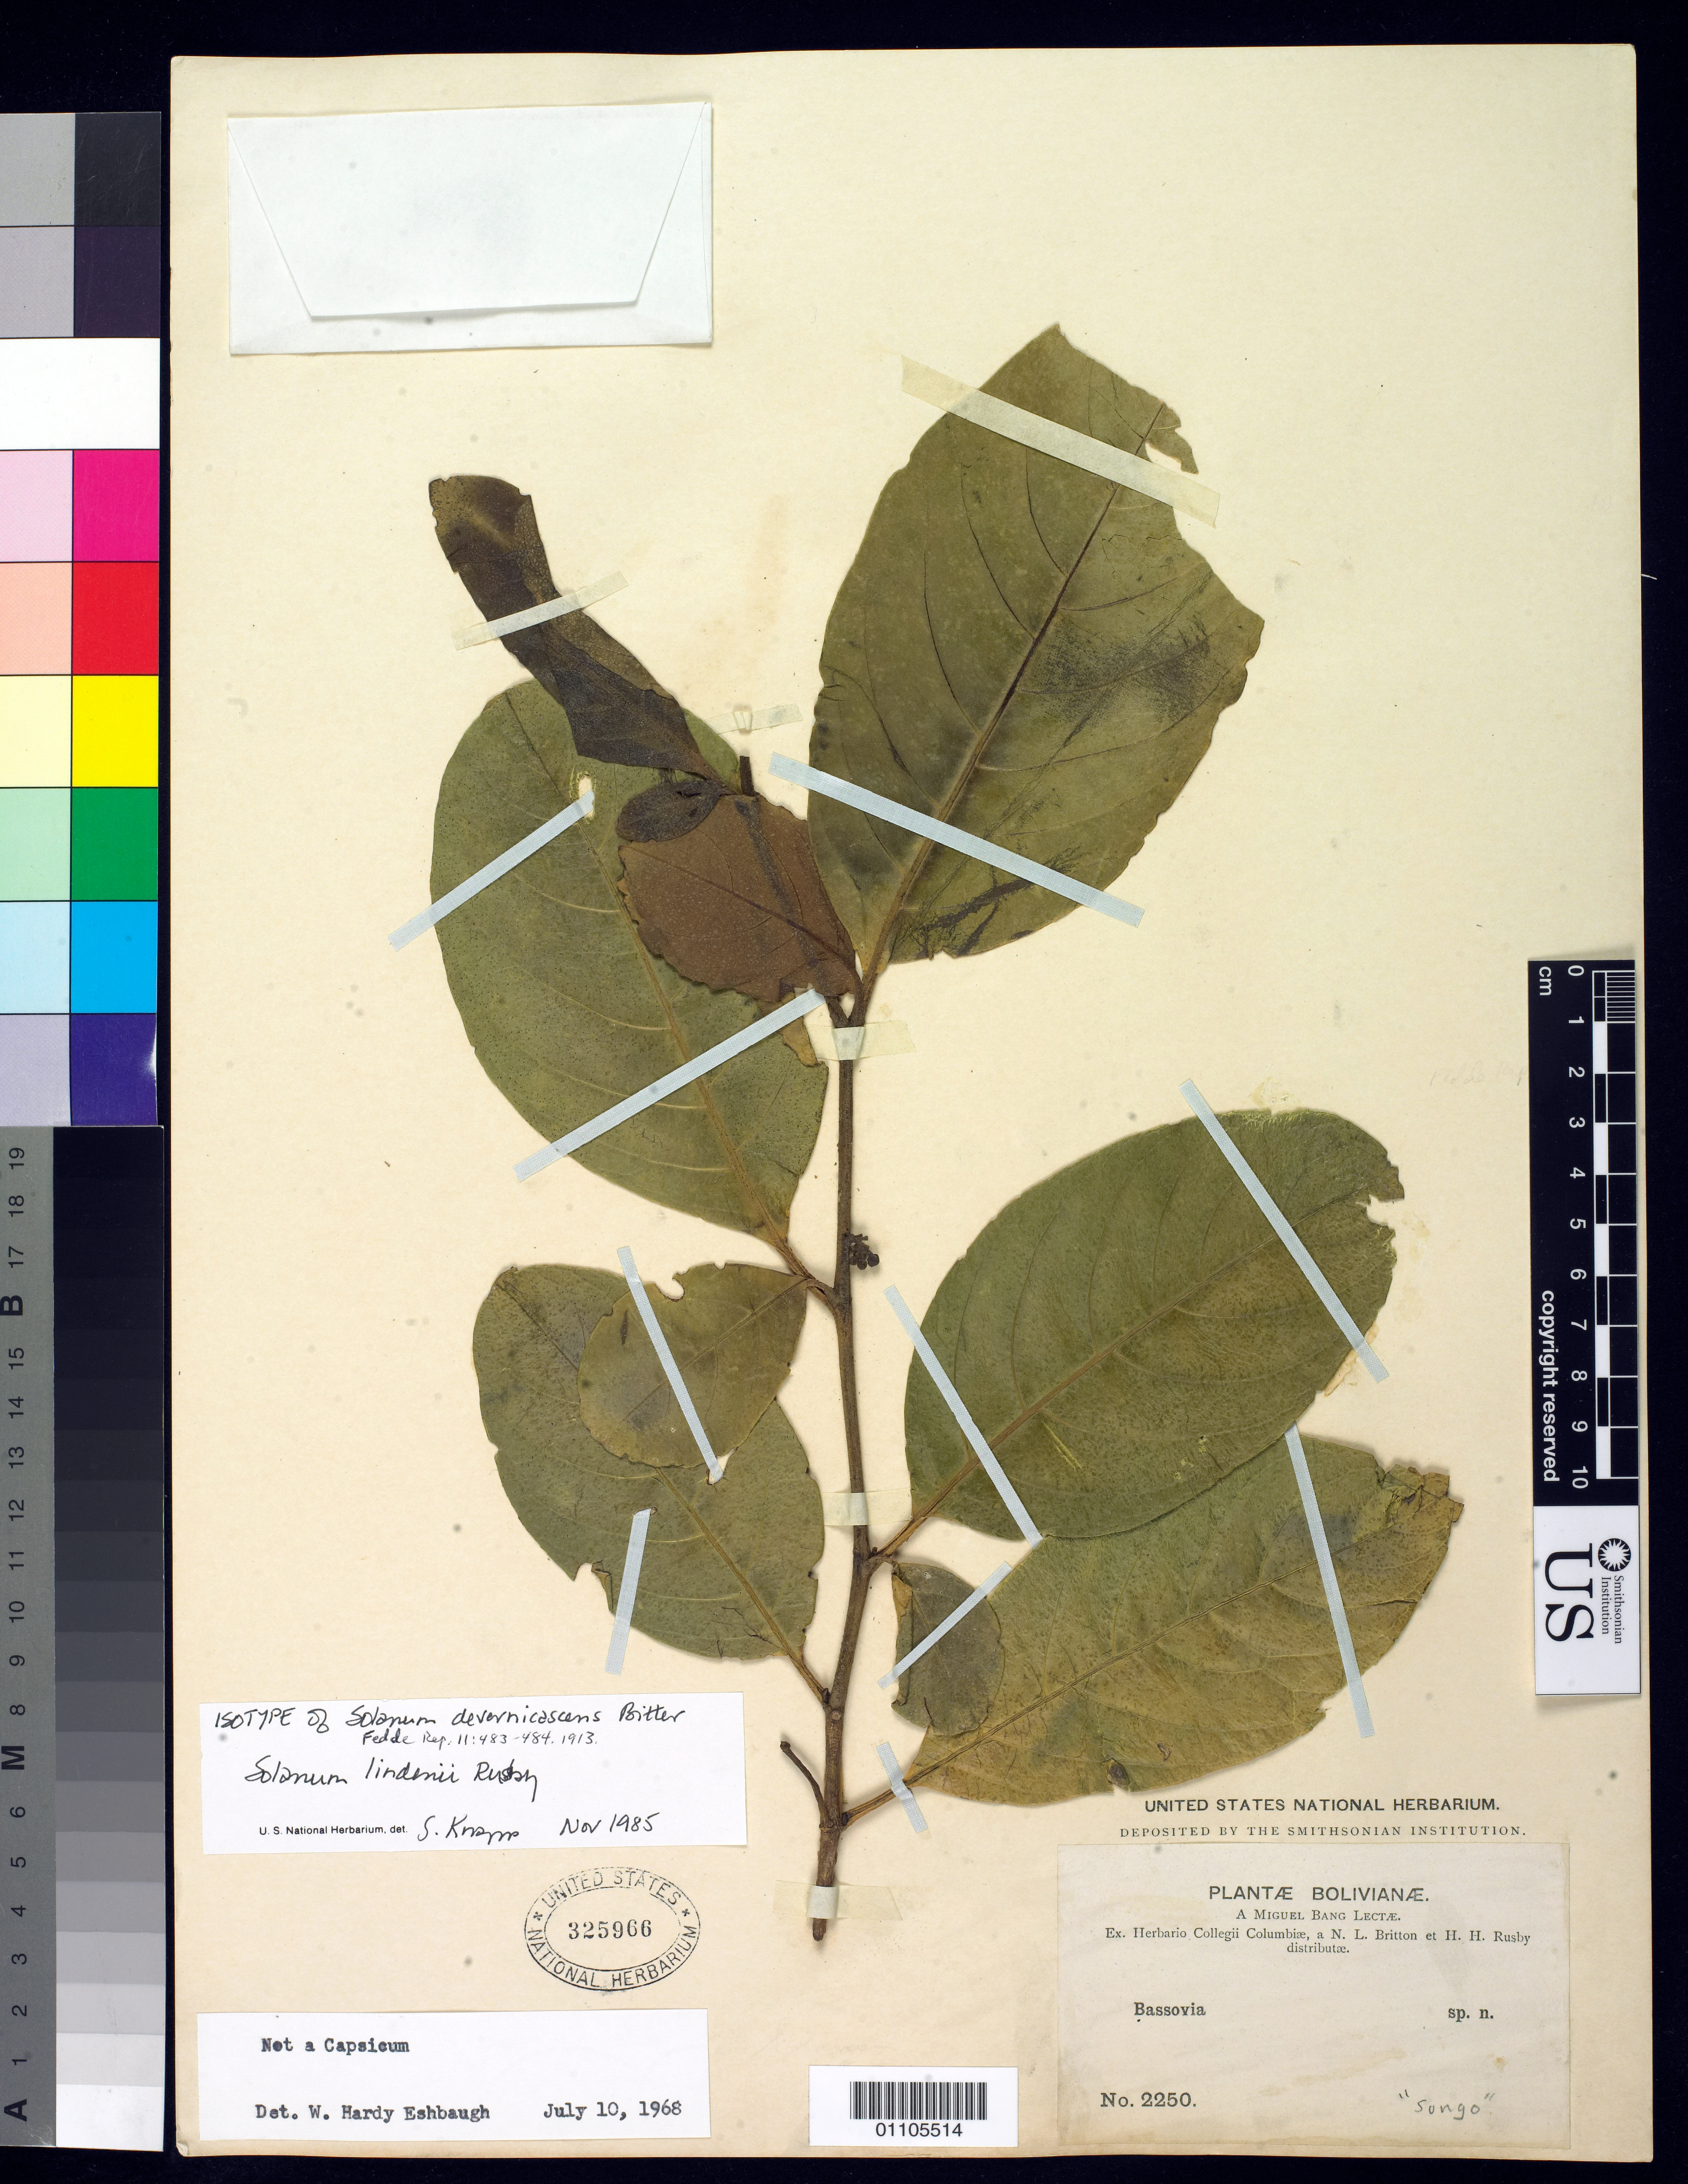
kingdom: Plantae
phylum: Tracheophyta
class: Magnoliopsida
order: Solanales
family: Solanaceae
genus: Solanum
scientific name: Solanum devernicascens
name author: Bitter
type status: Isolectotype; Isotype; Isosyntype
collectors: M. Bang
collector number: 2250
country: Bolivia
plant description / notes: Currently accepted name as cited by Knapp (2002, Fl. Neotrop. Monogr. 84: 146). Bang 2250 is also cited in the protologue of Solanum psidiifolium Rusby, as syntype or paratype depending upon interpretation.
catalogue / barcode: US 325966